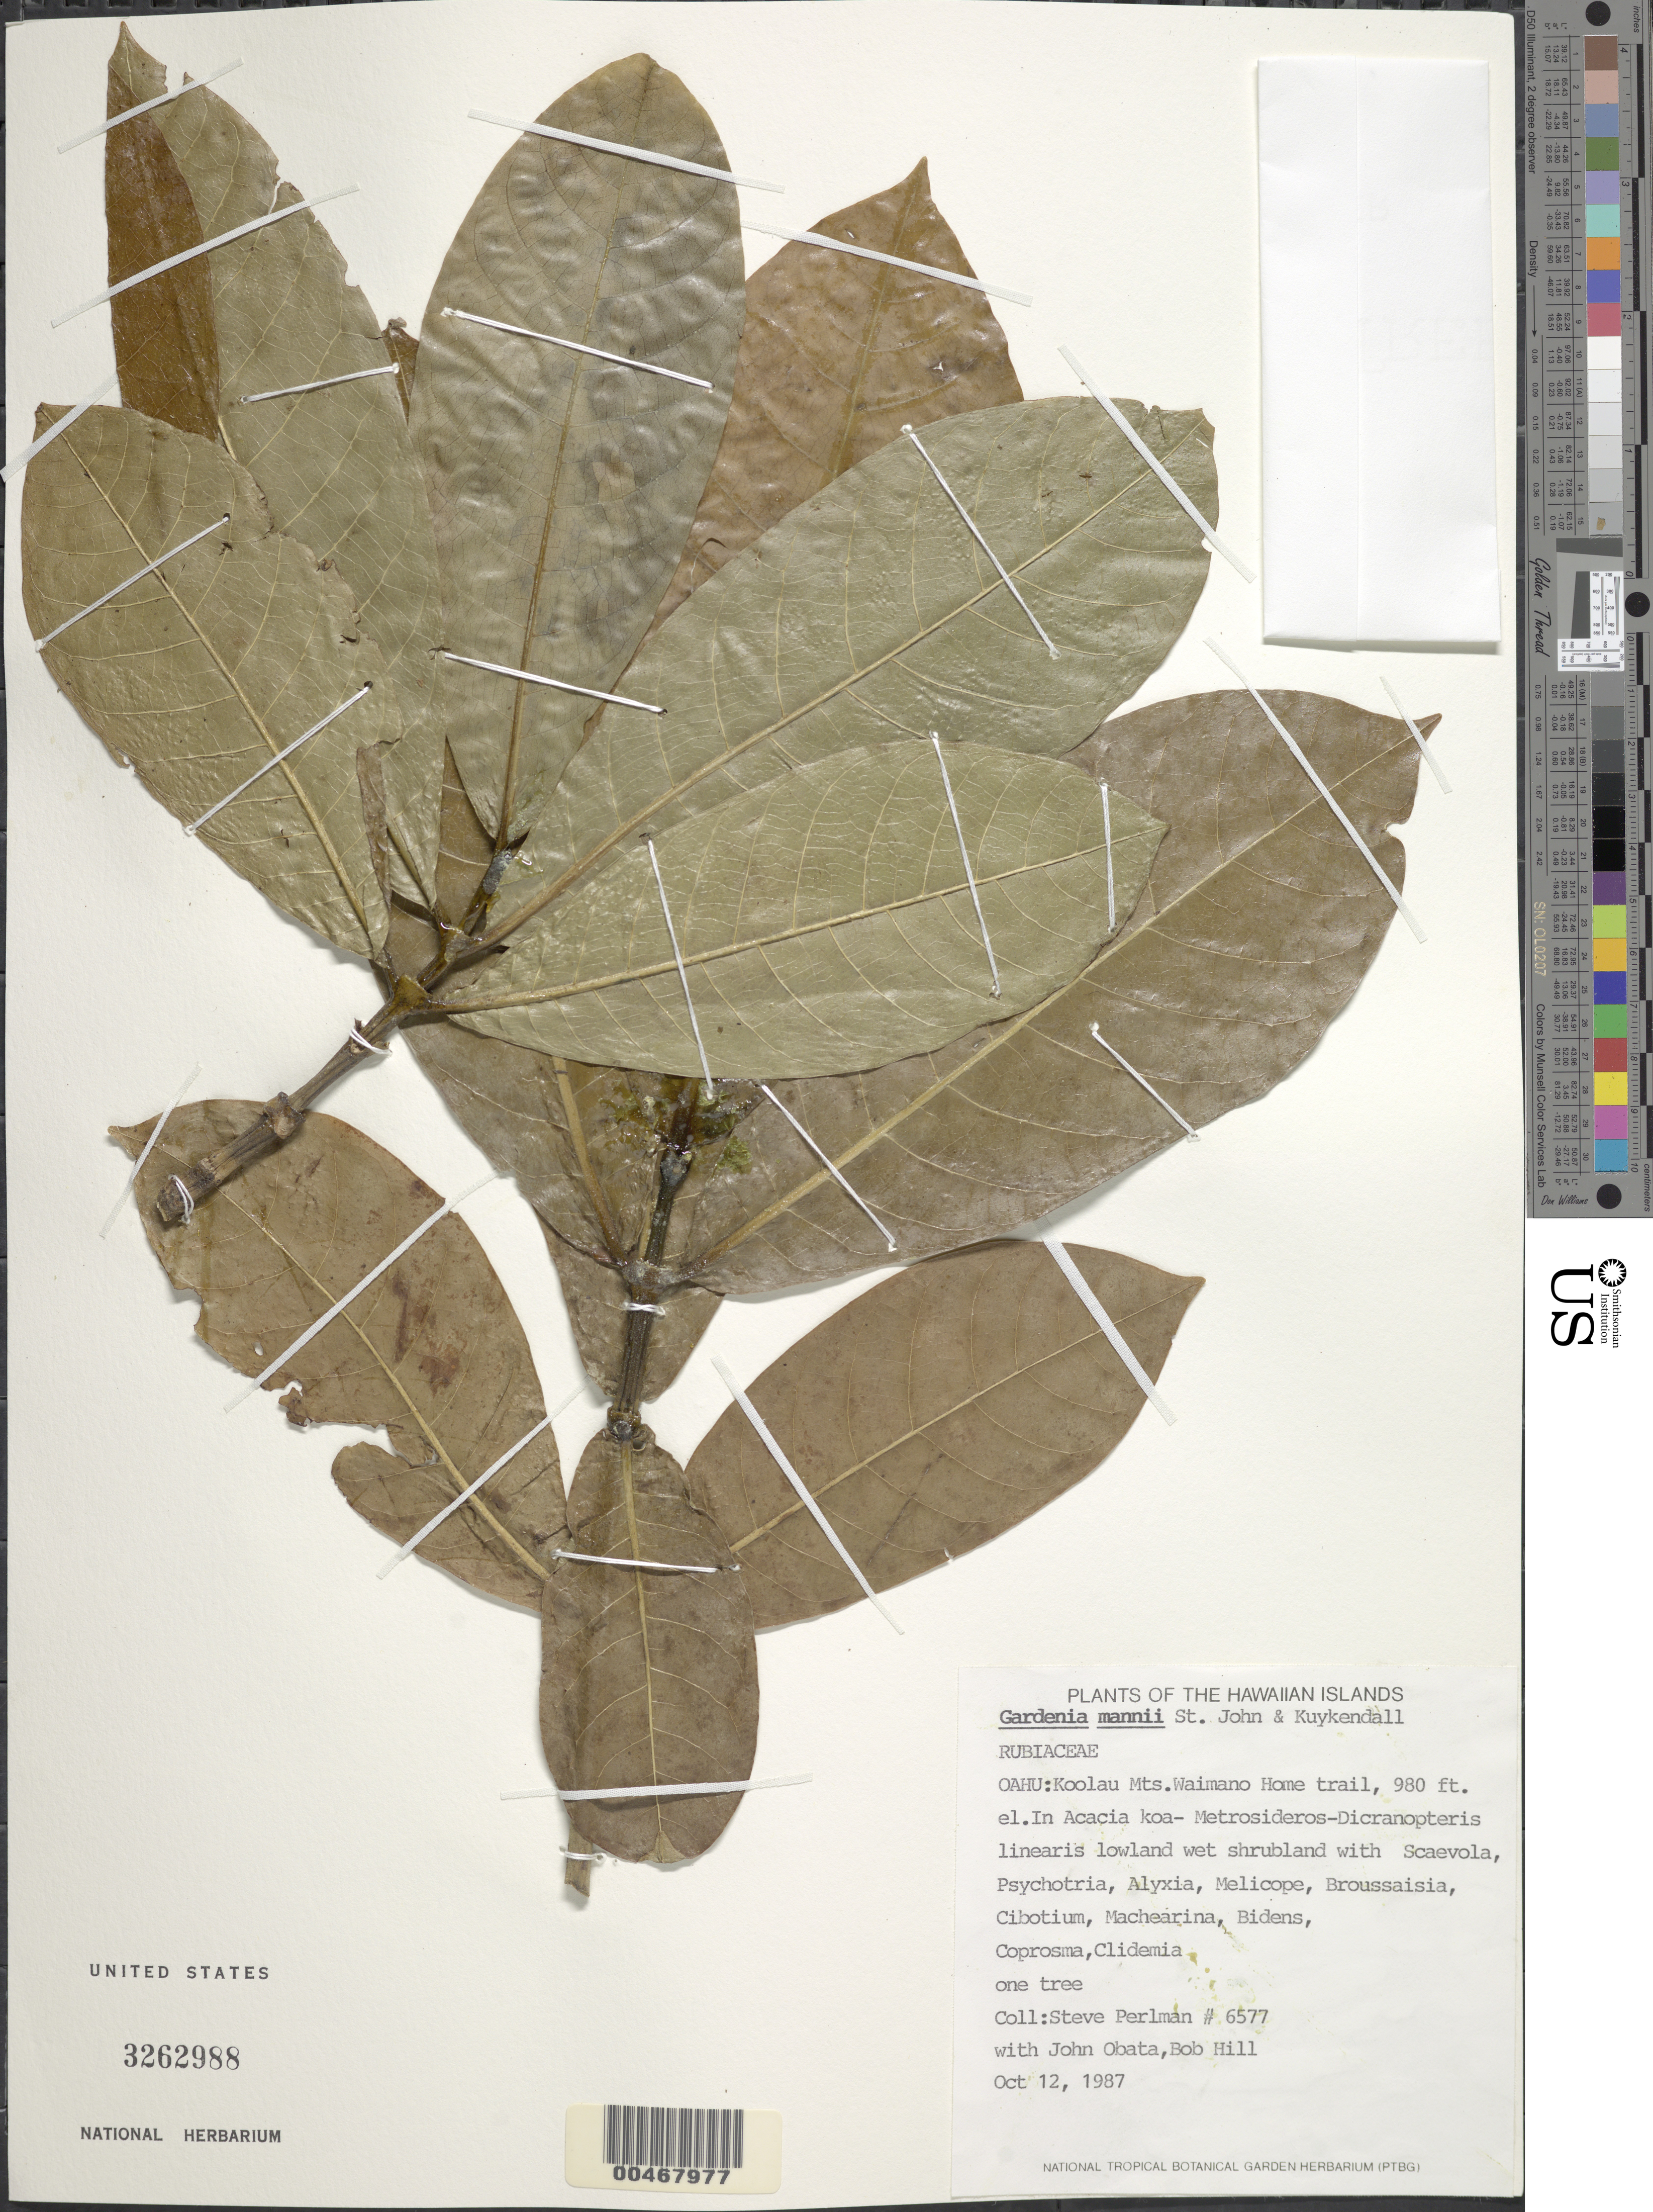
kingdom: Plantae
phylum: Tracheophyta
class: Magnoliopsida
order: Gentianales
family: Rubiaceae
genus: Gardenia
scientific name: Gardenia mannii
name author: H. St. John & Kuykendall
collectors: S. P. Perlman, J. Obata & B. Hill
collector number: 6577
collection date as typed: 12 Oct 1987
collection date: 1987-10-12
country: United States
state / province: Hawaii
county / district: Honolulu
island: Oahu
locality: Koolau Mts., Waimano Home trail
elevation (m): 299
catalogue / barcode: US 3262988